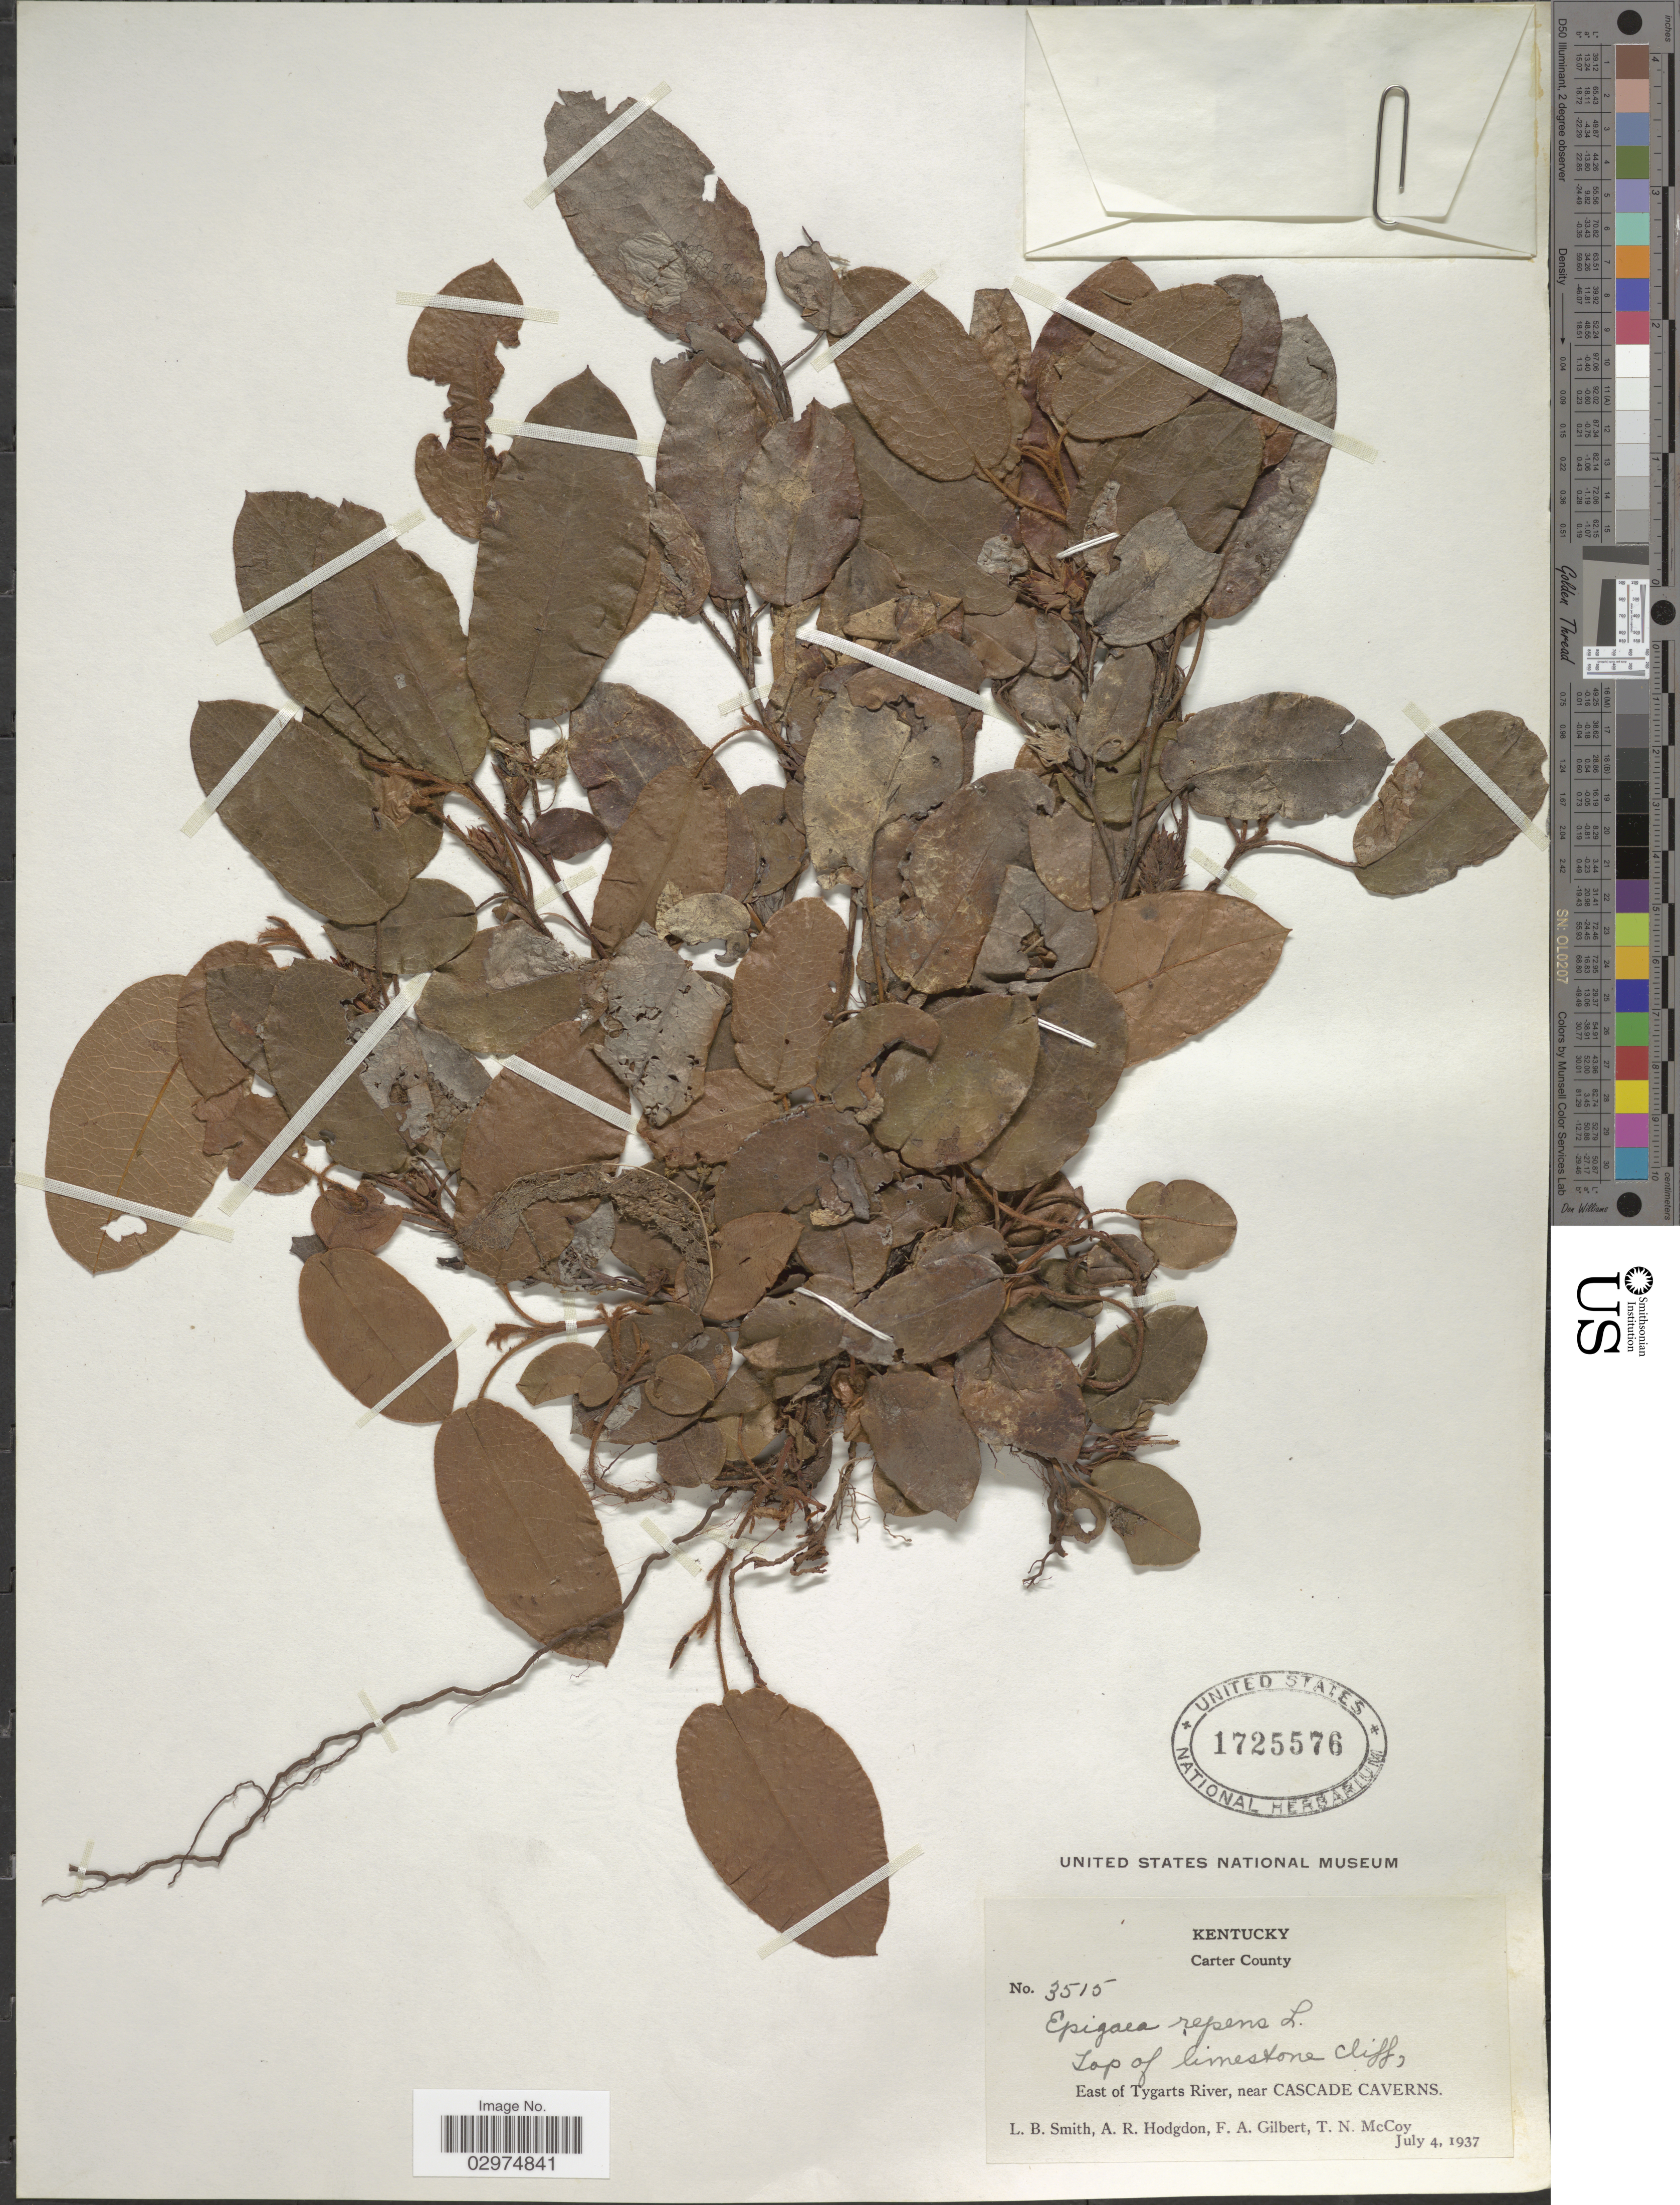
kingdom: Plantae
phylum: Tracheophyta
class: Magnoliopsida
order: Ericales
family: Ericaceae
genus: Epigaea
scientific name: Epigaea repens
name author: L.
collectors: L. Smith, A. R. Hodgdon, F. A. Gilbert & T. N. McCoy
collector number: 3515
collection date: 1937-07-04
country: United States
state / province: Kentucky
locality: Carter County. Top of limestone cliff, East of Tygarts River, near Cascade Carverns.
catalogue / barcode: US 1725576